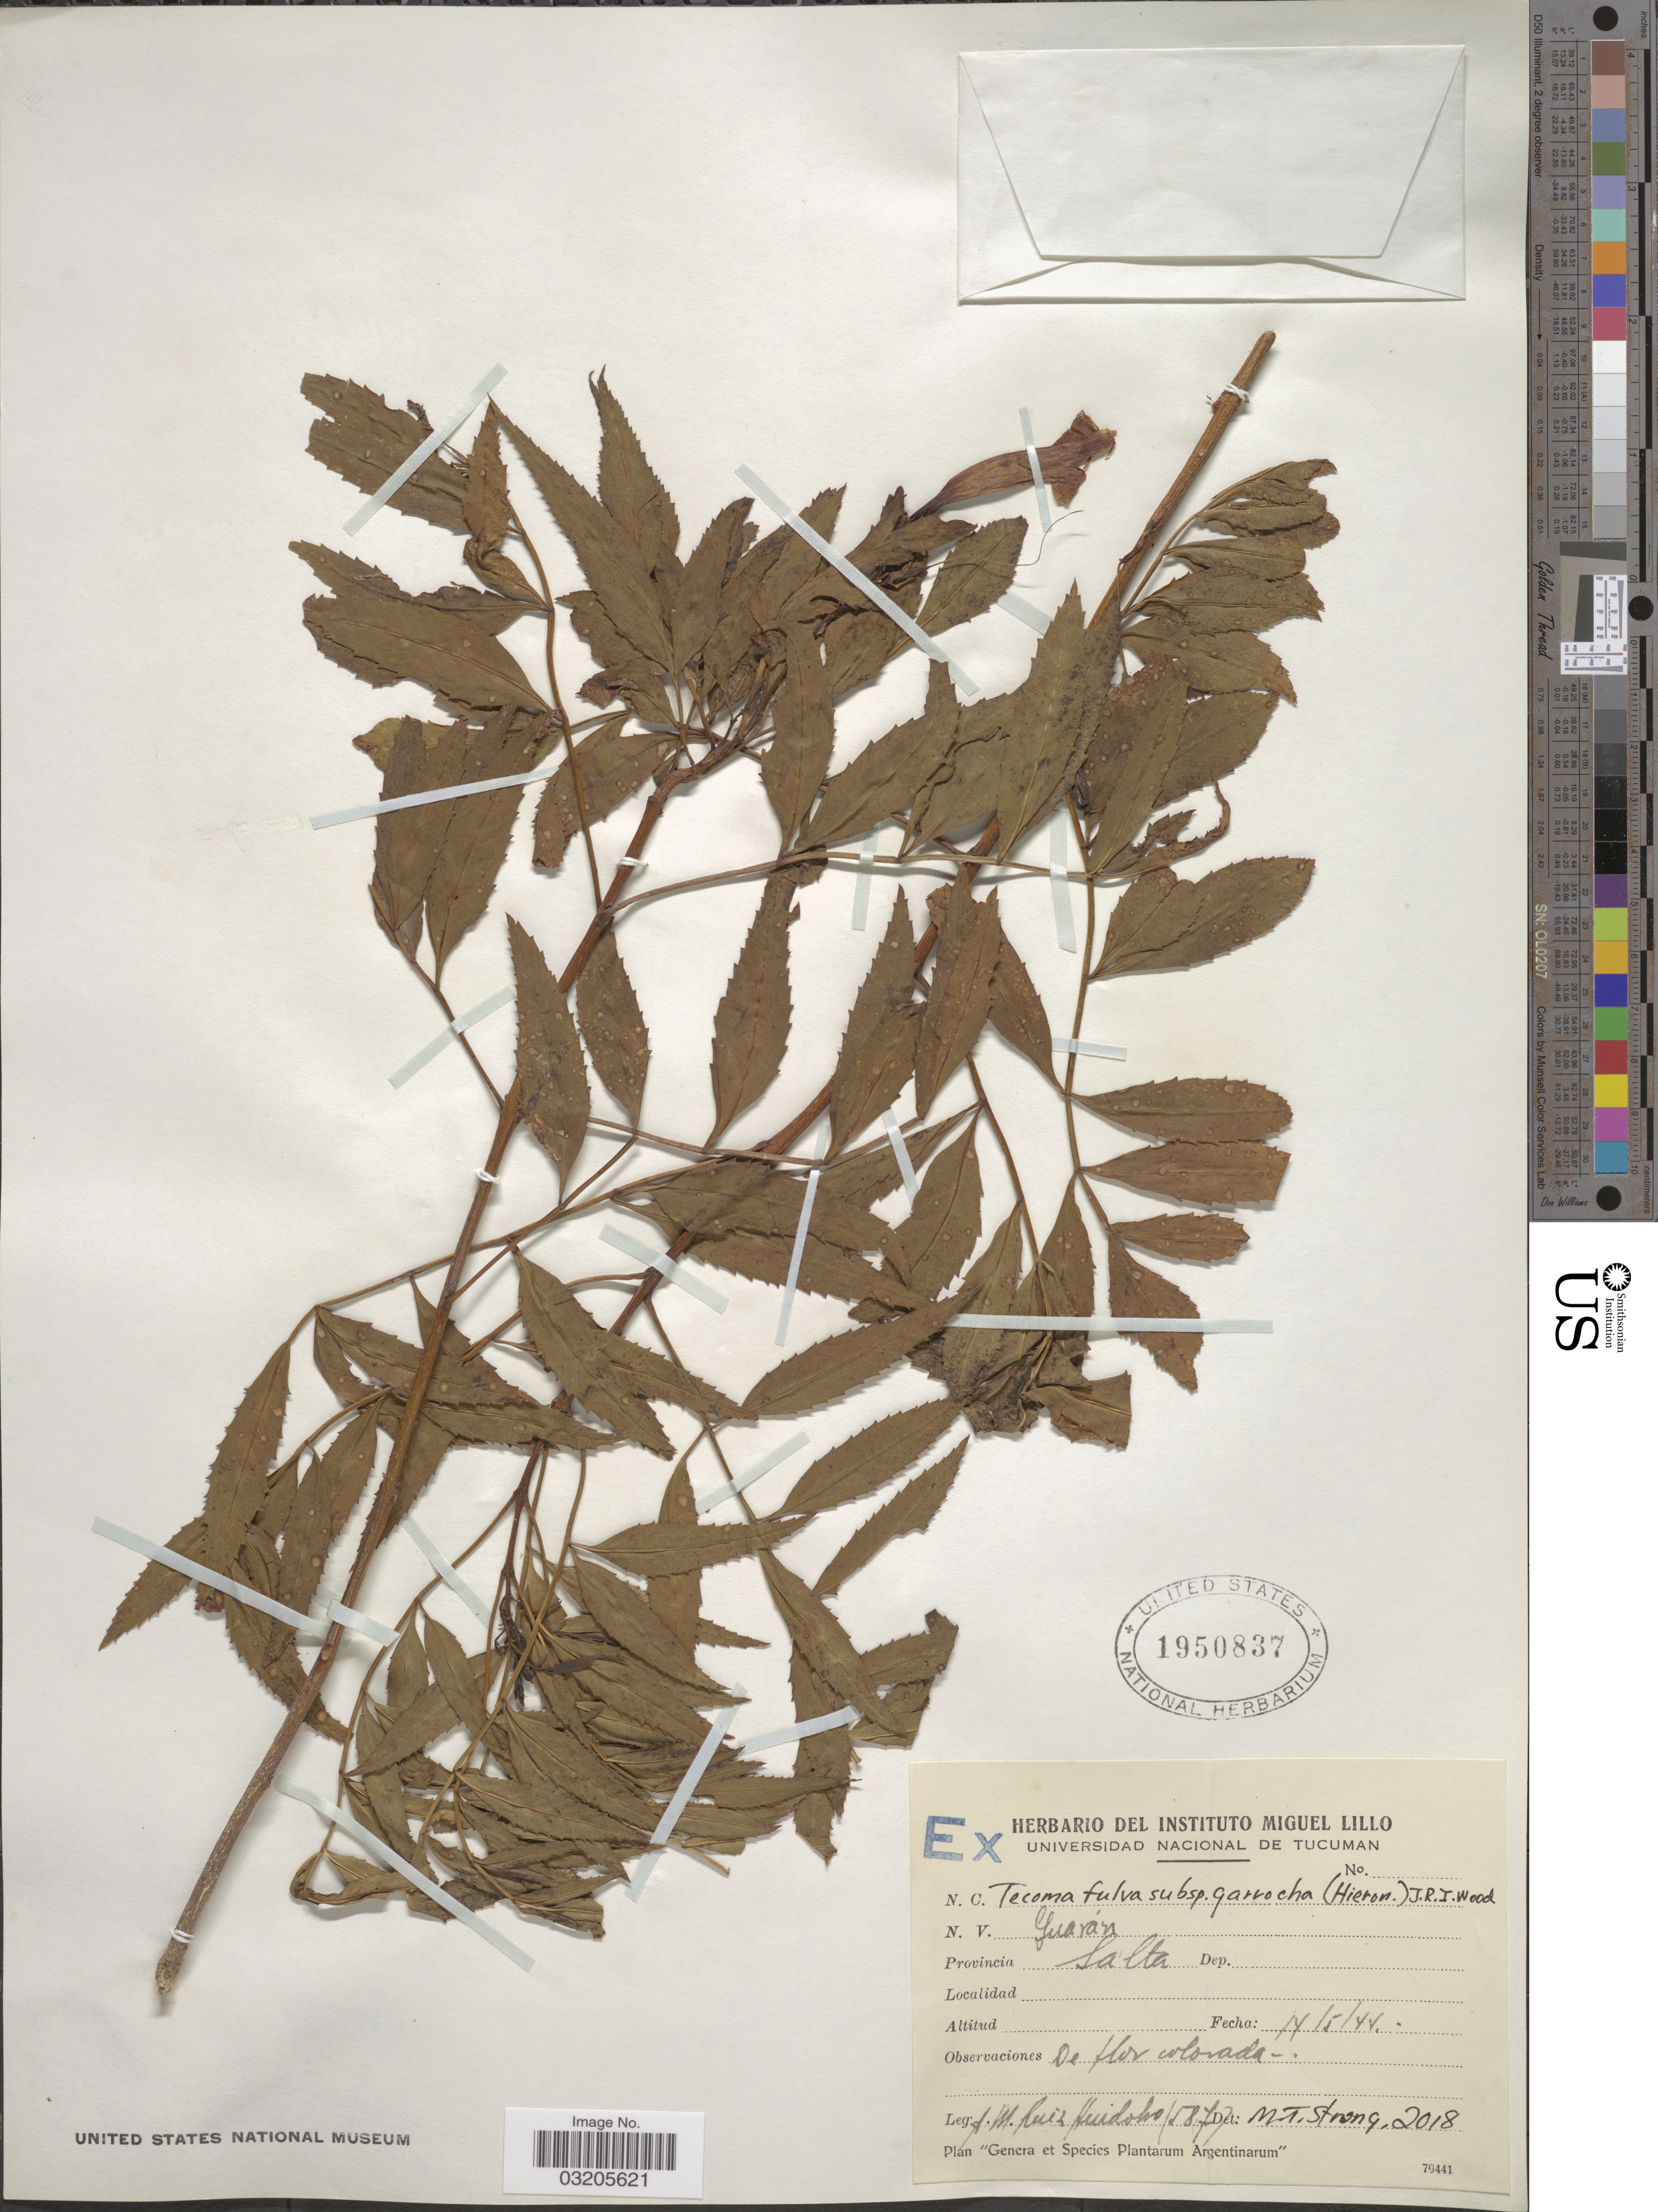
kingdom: Plantae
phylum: Tracheophyta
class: Magnoliopsida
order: Lamiales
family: Bignoniaceae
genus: Tecoma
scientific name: Tecoma stans subsp. garrocha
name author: J.R.I. Wood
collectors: A. Ruiz Huidobo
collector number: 587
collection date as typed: Transcribed d/m/y: 14/5/44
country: Argentina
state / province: Salta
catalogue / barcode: US 1950837